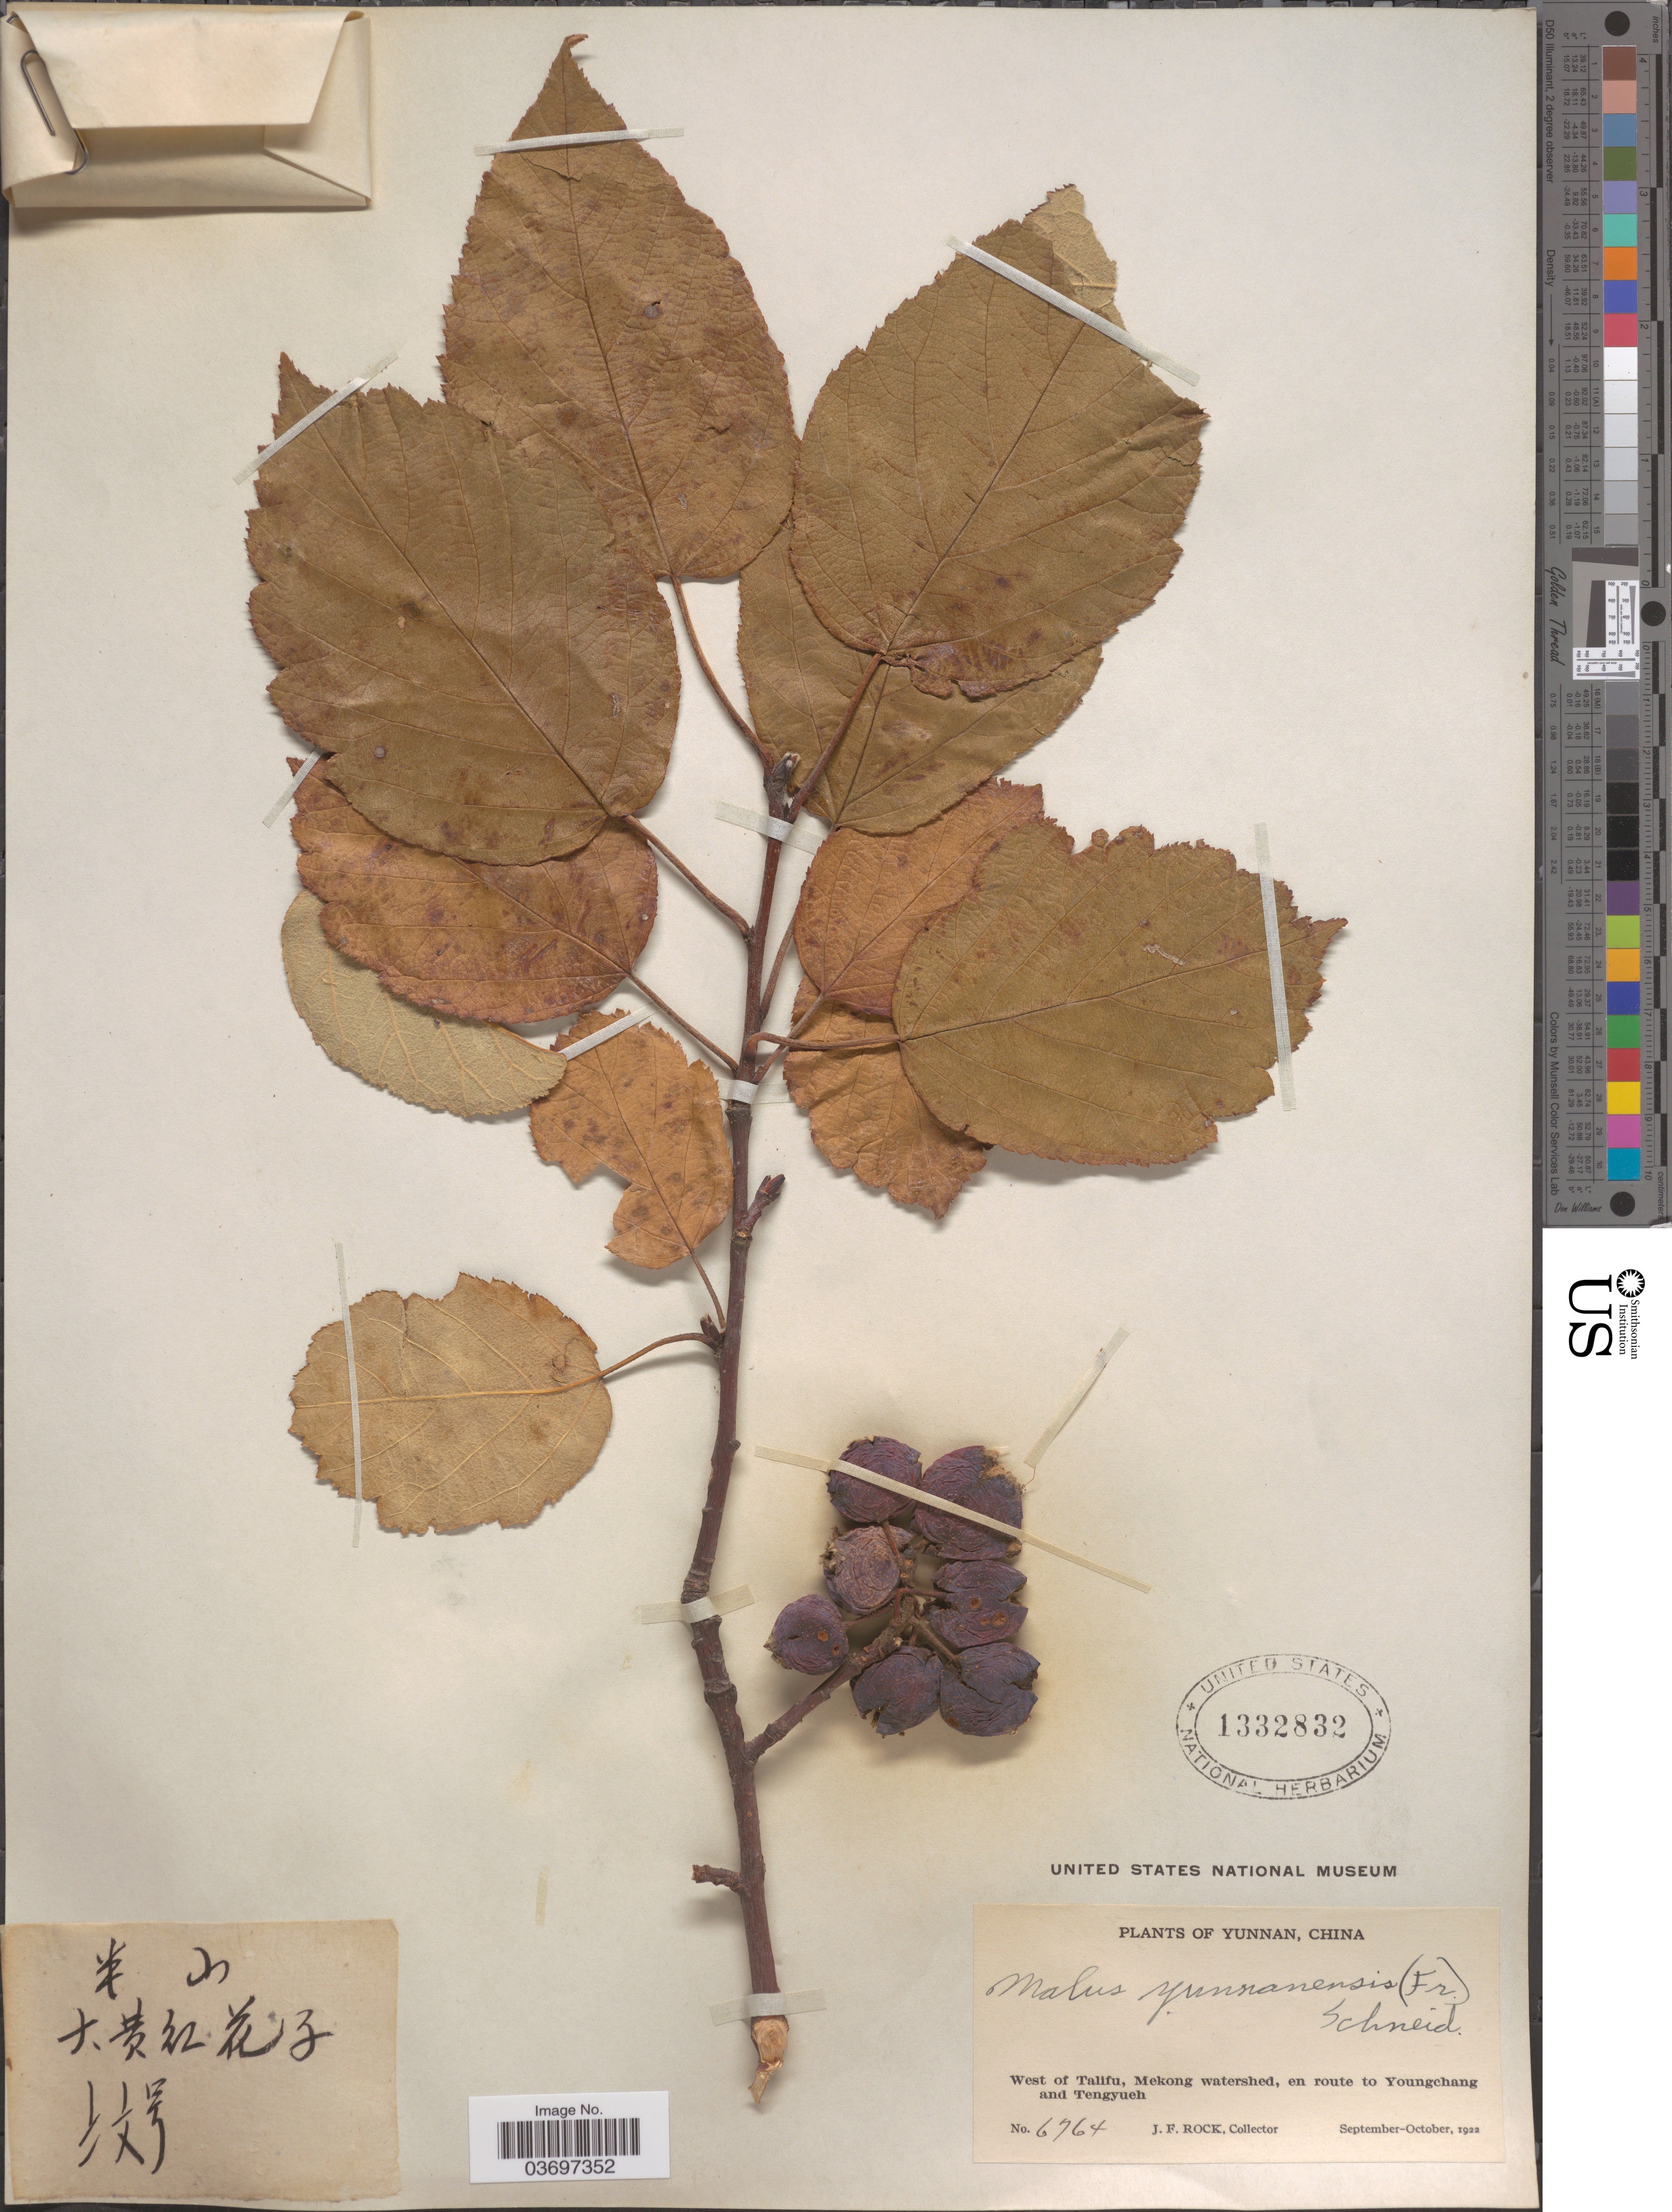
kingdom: Plantae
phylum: Tracheophyta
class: Magnoliopsida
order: Rosales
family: Rosaceae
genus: Malus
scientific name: Malus yunnanensis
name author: (Franch.) C.K. Schneid.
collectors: J. Rock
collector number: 6764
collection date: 1922-09/1922-10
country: China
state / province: Yunnan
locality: West of Talifu, Mekong watershed, en route to Youngchang and Tengyueh.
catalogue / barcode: US 1332832